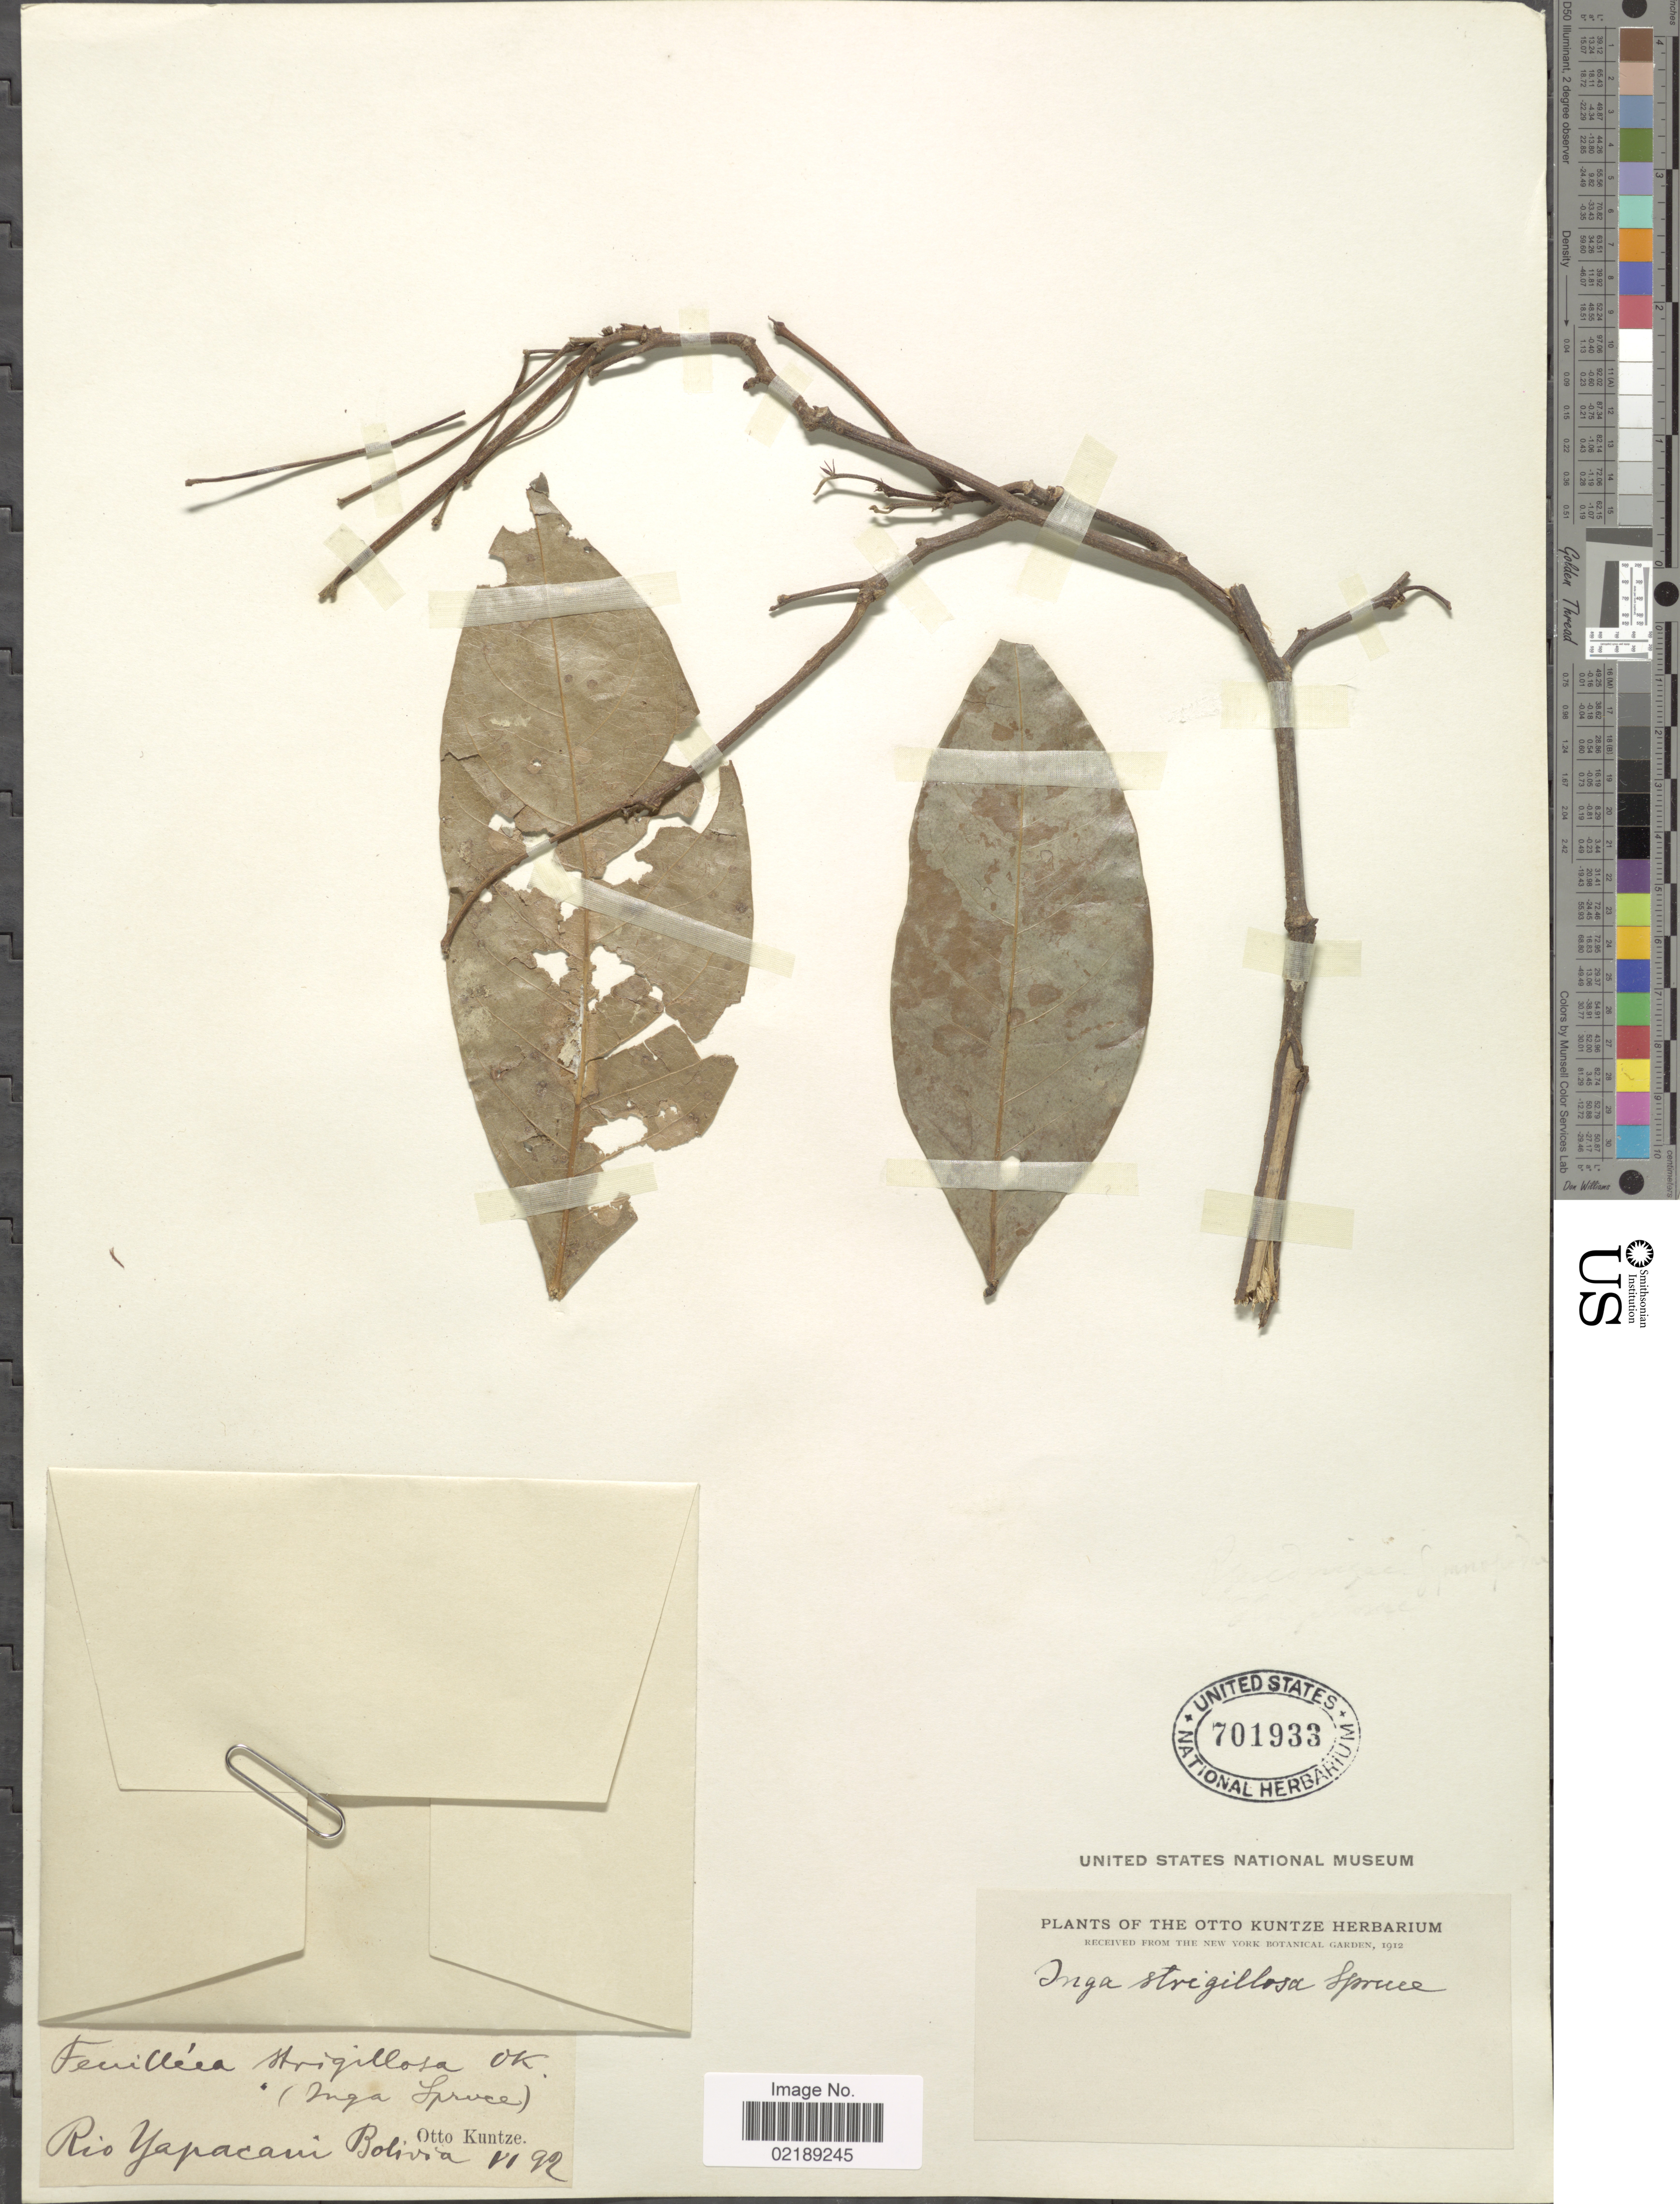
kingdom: Plantae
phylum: Tracheophyta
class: Magnoliopsida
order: Fabales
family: Fabaceae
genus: Inga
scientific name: Inga punctata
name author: Willd.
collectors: C.E.O. Kuntze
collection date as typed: Transcribed d/m/y: /6/92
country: Bolivia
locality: Rio Yapacani.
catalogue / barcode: US 701933